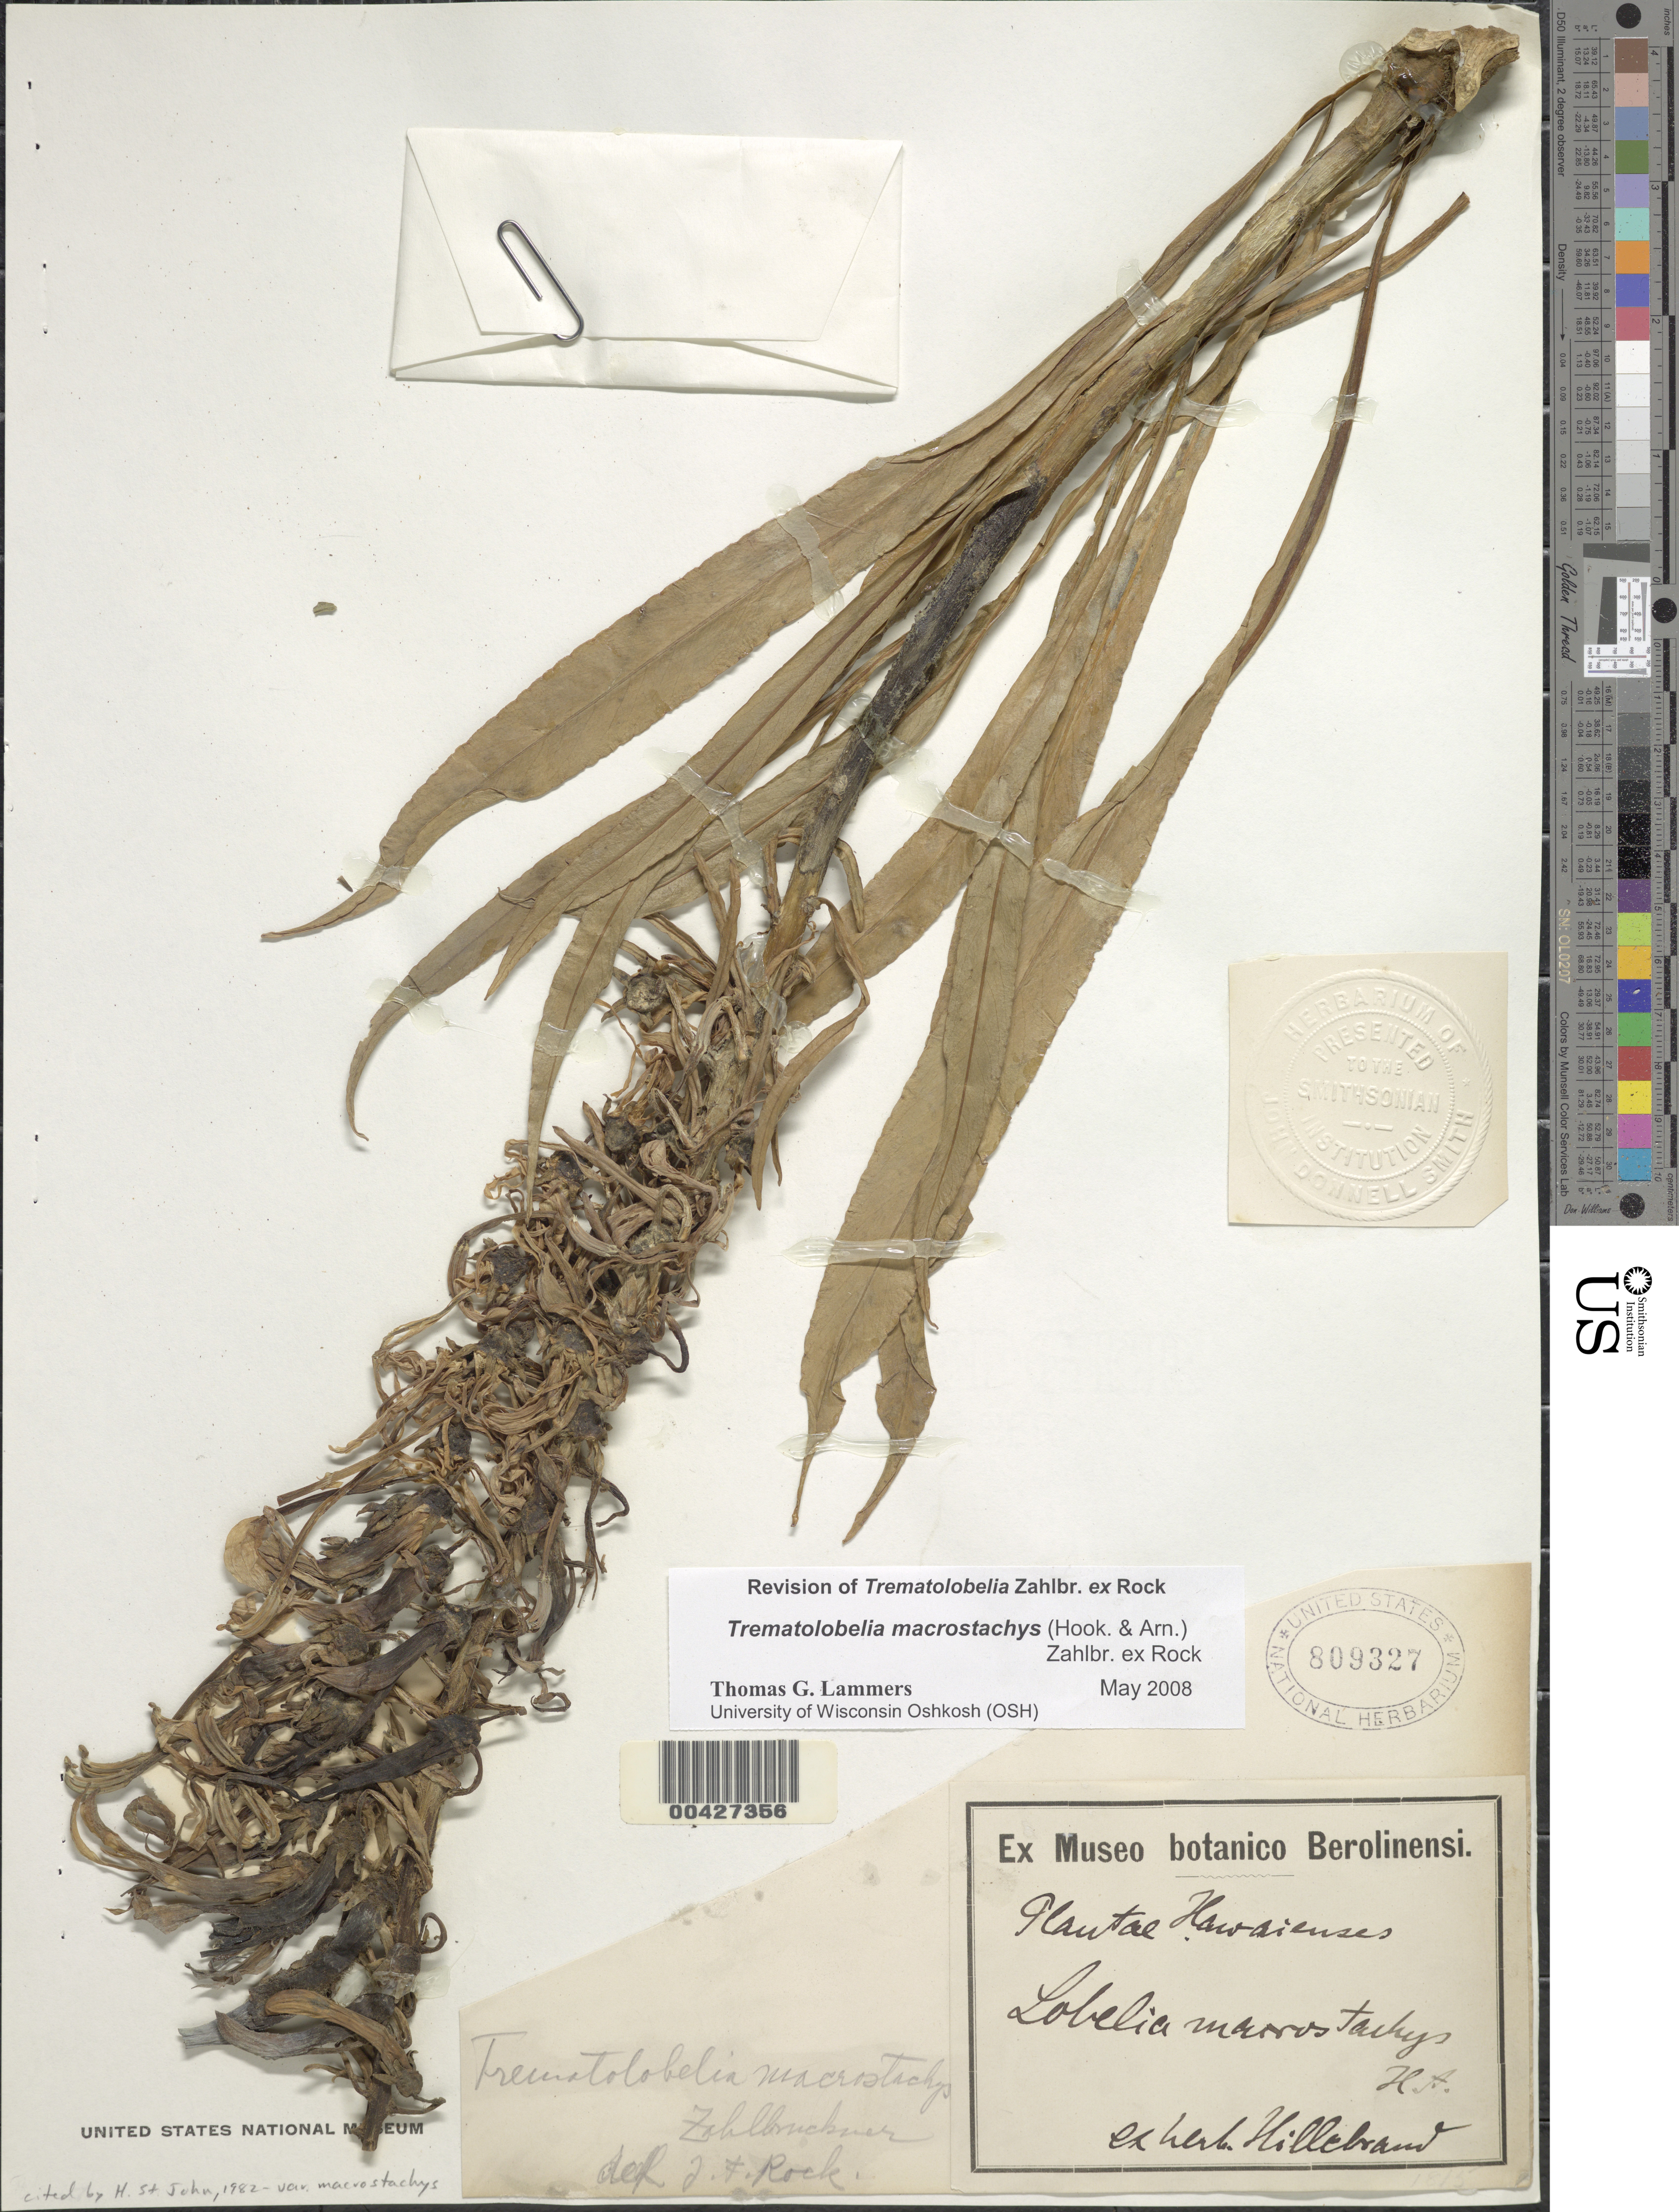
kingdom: Plantae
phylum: Tracheophyta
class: Magnoliopsida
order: Asterales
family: Campanulaceae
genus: Trematolobelia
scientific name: Trematolobelia macrostachys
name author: (Hook. & Arn.) Zahlbr. ex Rock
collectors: W. Hillebrand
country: United States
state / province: Hawaii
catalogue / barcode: US 809327